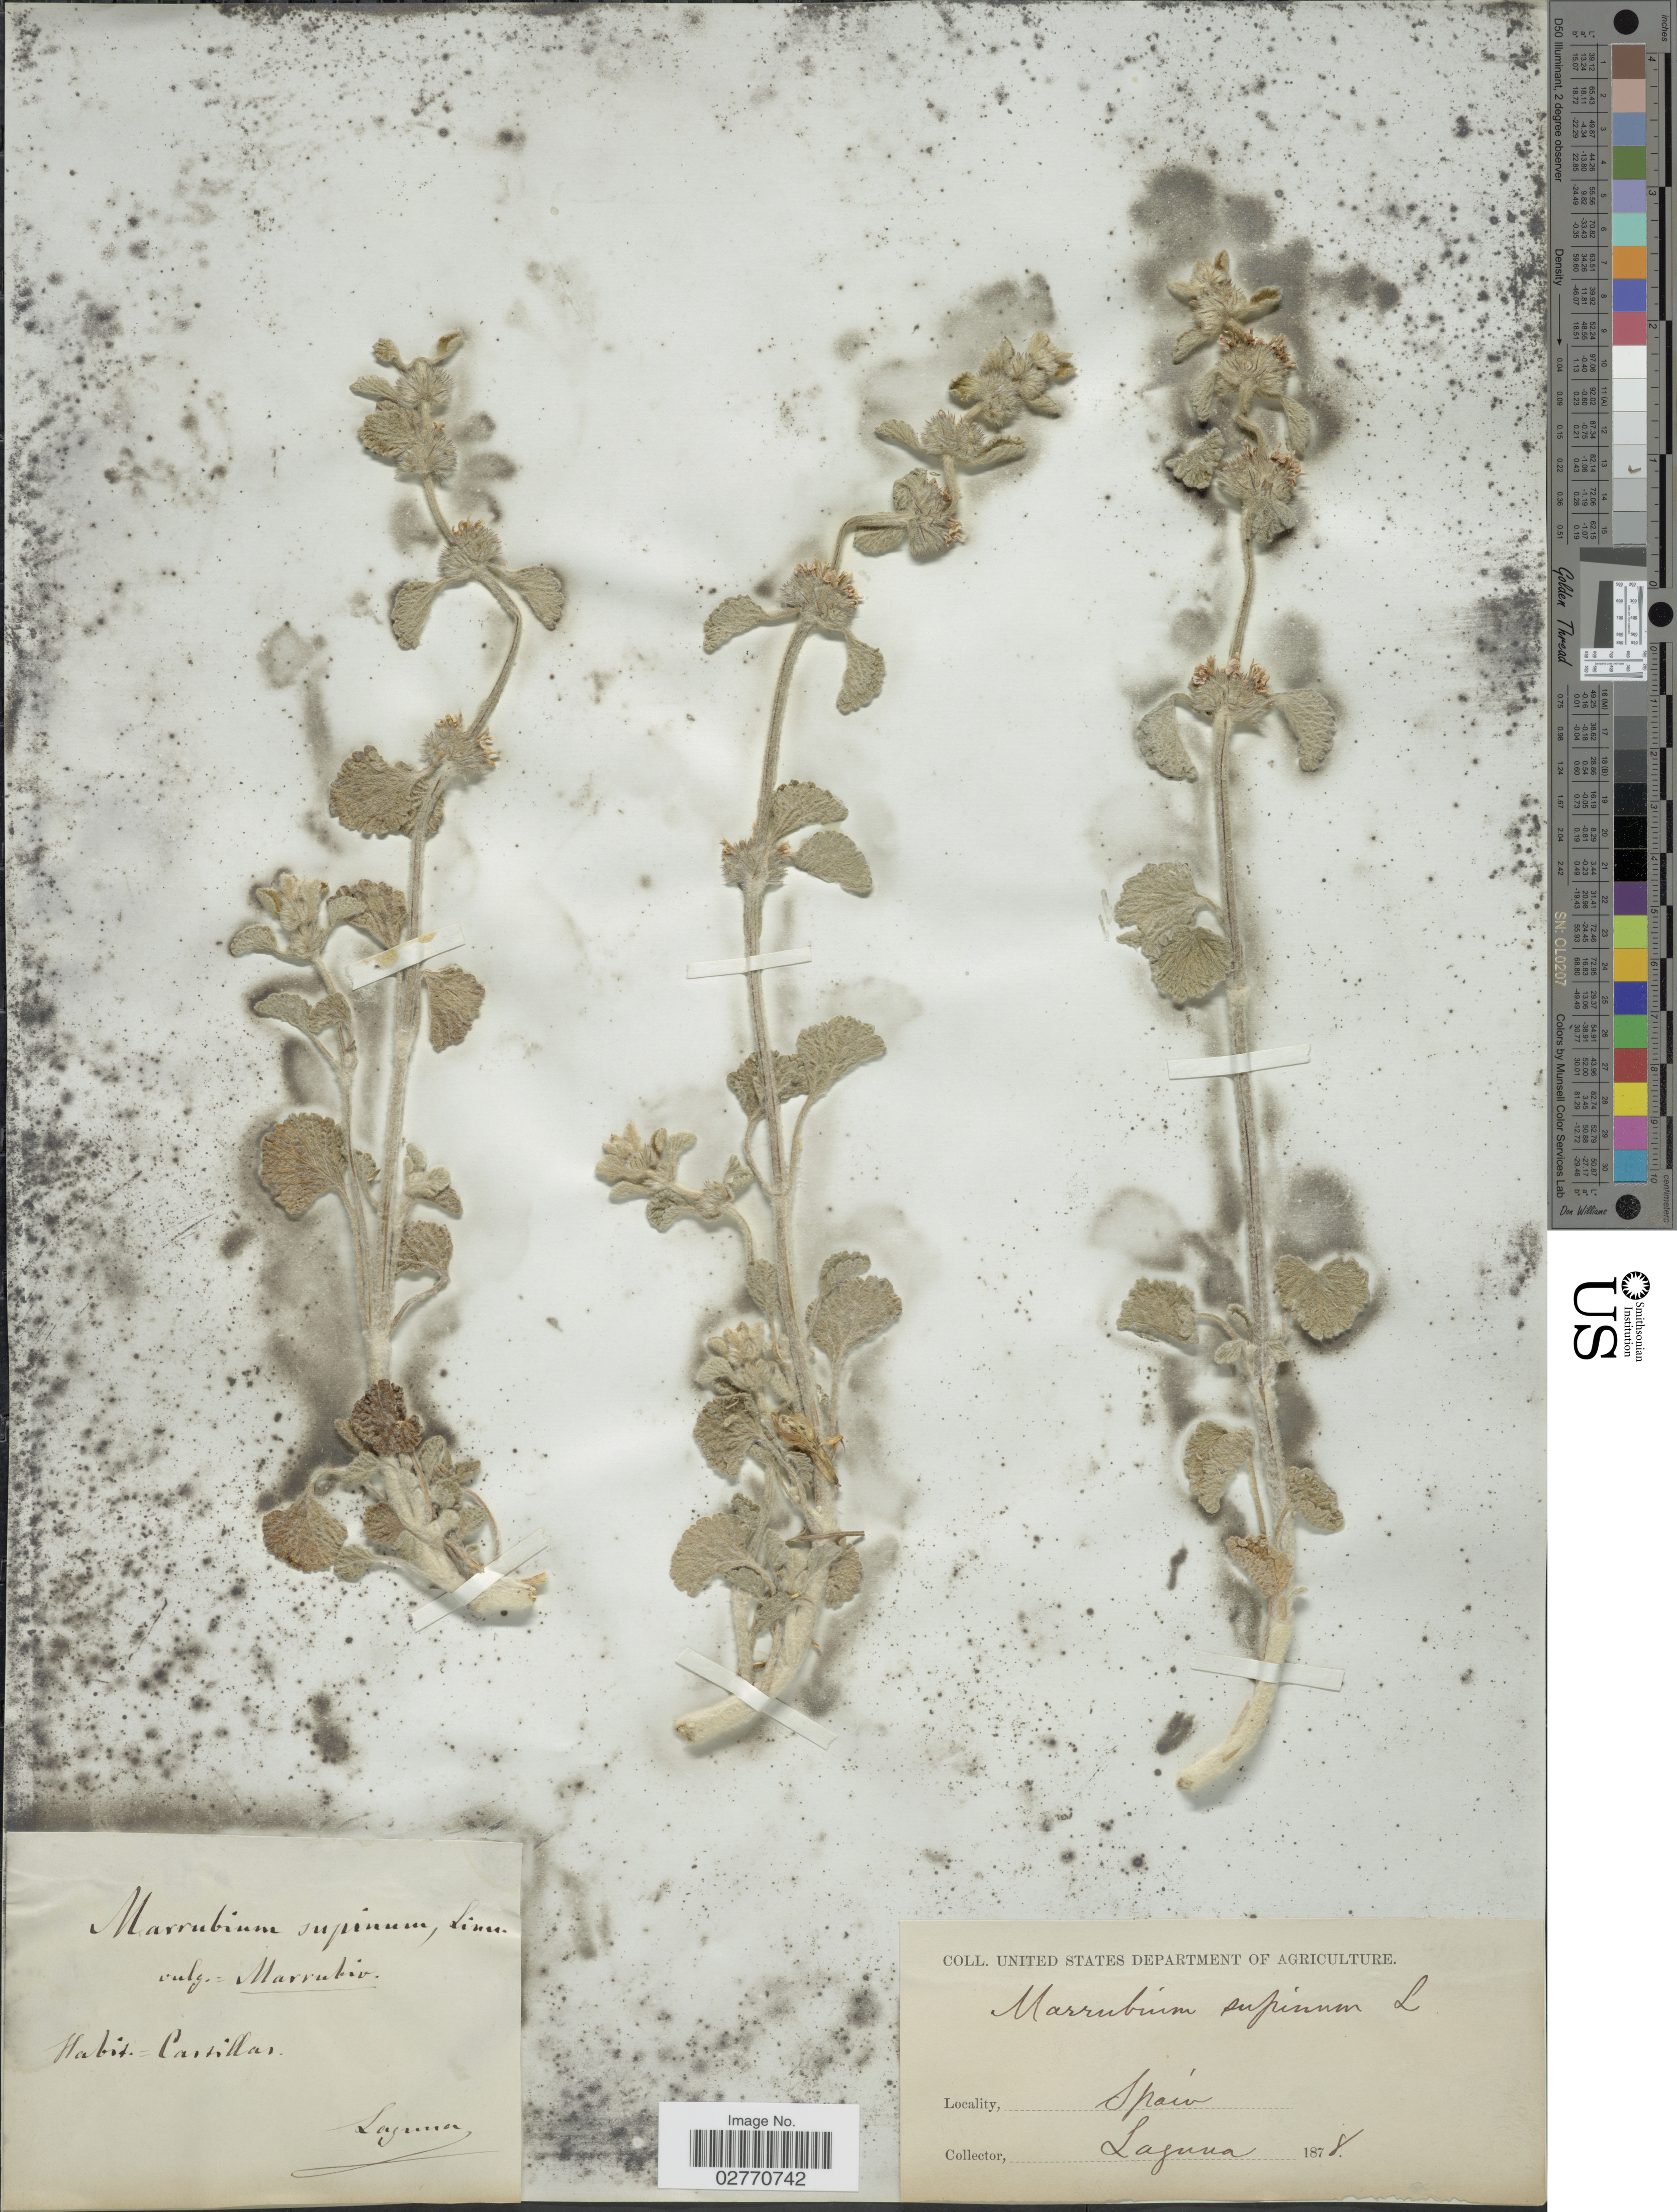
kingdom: Plantae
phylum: Tracheophyta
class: Magnoliopsida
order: Lamiales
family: Lamiaceae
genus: Marrubium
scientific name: Marrubium supinum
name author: L.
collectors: -. Laguna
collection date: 1878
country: Spain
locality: Castillas.